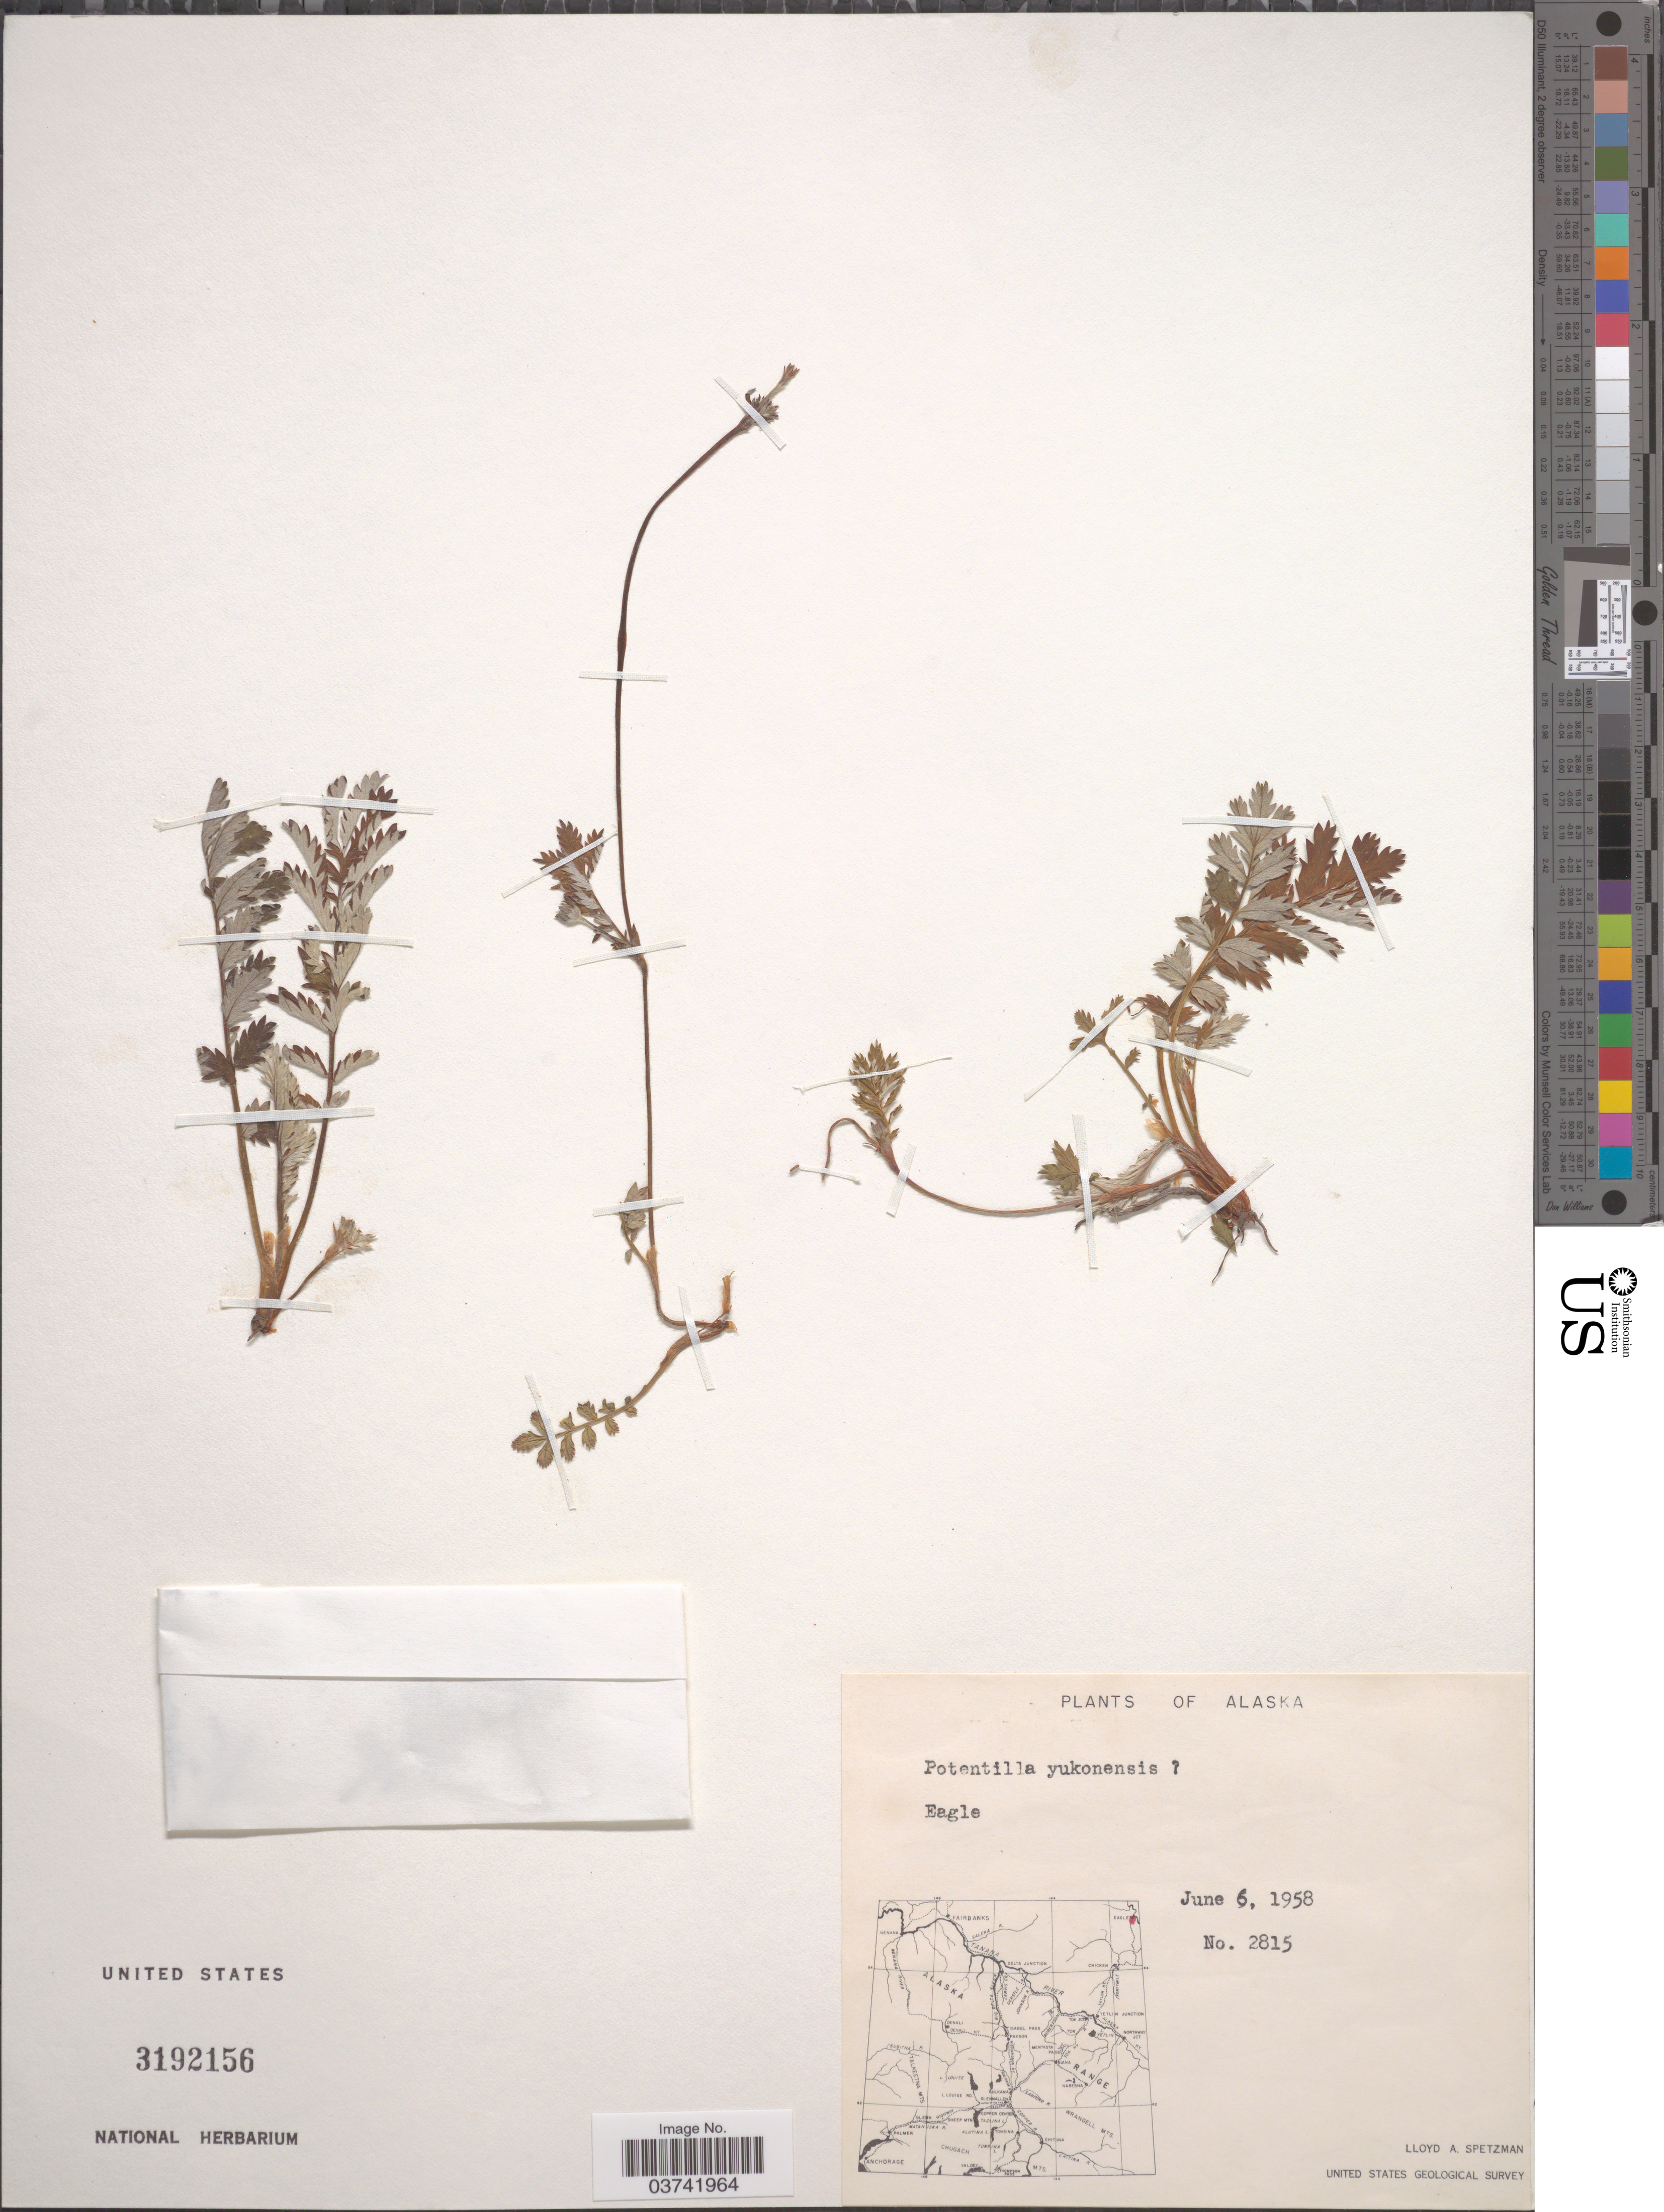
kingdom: Plantae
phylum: Tracheophyta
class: Magnoliopsida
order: Rosales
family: Rosaceae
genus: Potentilla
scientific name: Potentilla yukonensis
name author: Hultén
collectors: L. Spetzman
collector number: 2815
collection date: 1958-06-06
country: United States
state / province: Alaska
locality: Eagle.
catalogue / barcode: US 3192156